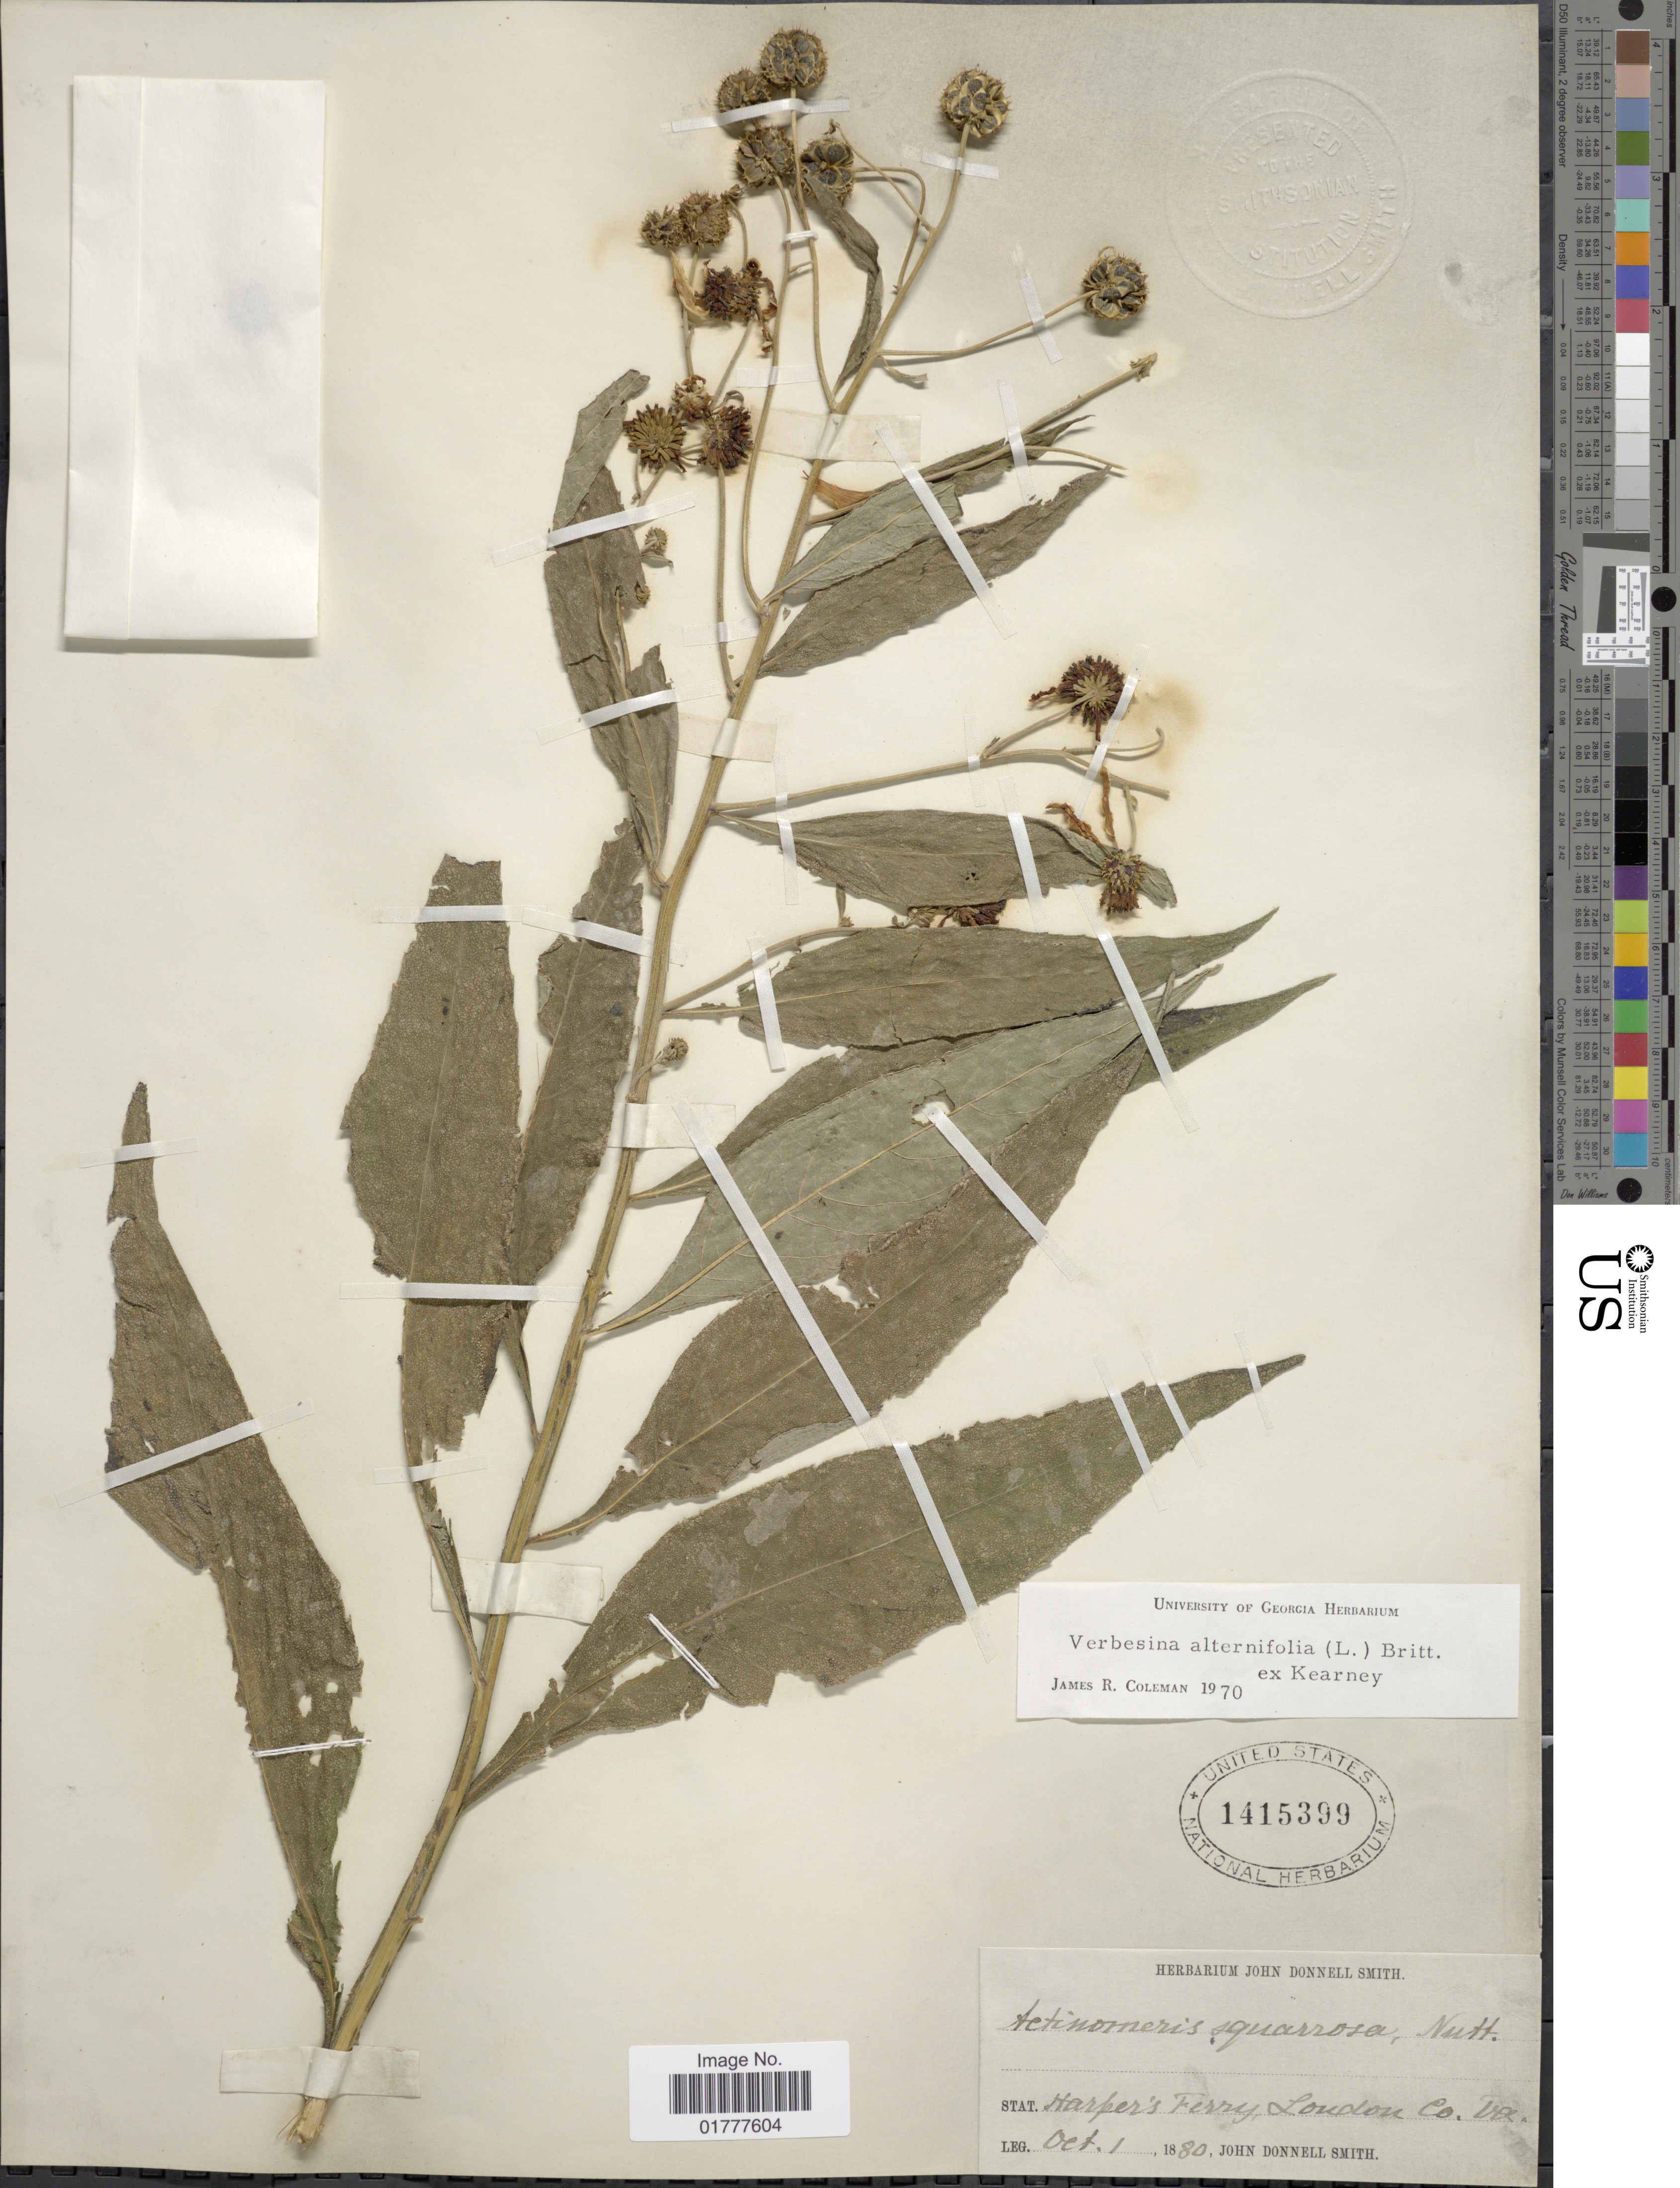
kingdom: Plantae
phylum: Tracheophyta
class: Magnoliopsida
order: Asterales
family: Asteraceae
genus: Actinomeris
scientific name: Actinomeris alternifolia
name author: (L.) DC.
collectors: J. Donnell Smith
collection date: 1880-10-01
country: United States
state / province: Virginia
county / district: Loudoun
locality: Harpers's Ferry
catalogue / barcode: US 1415399